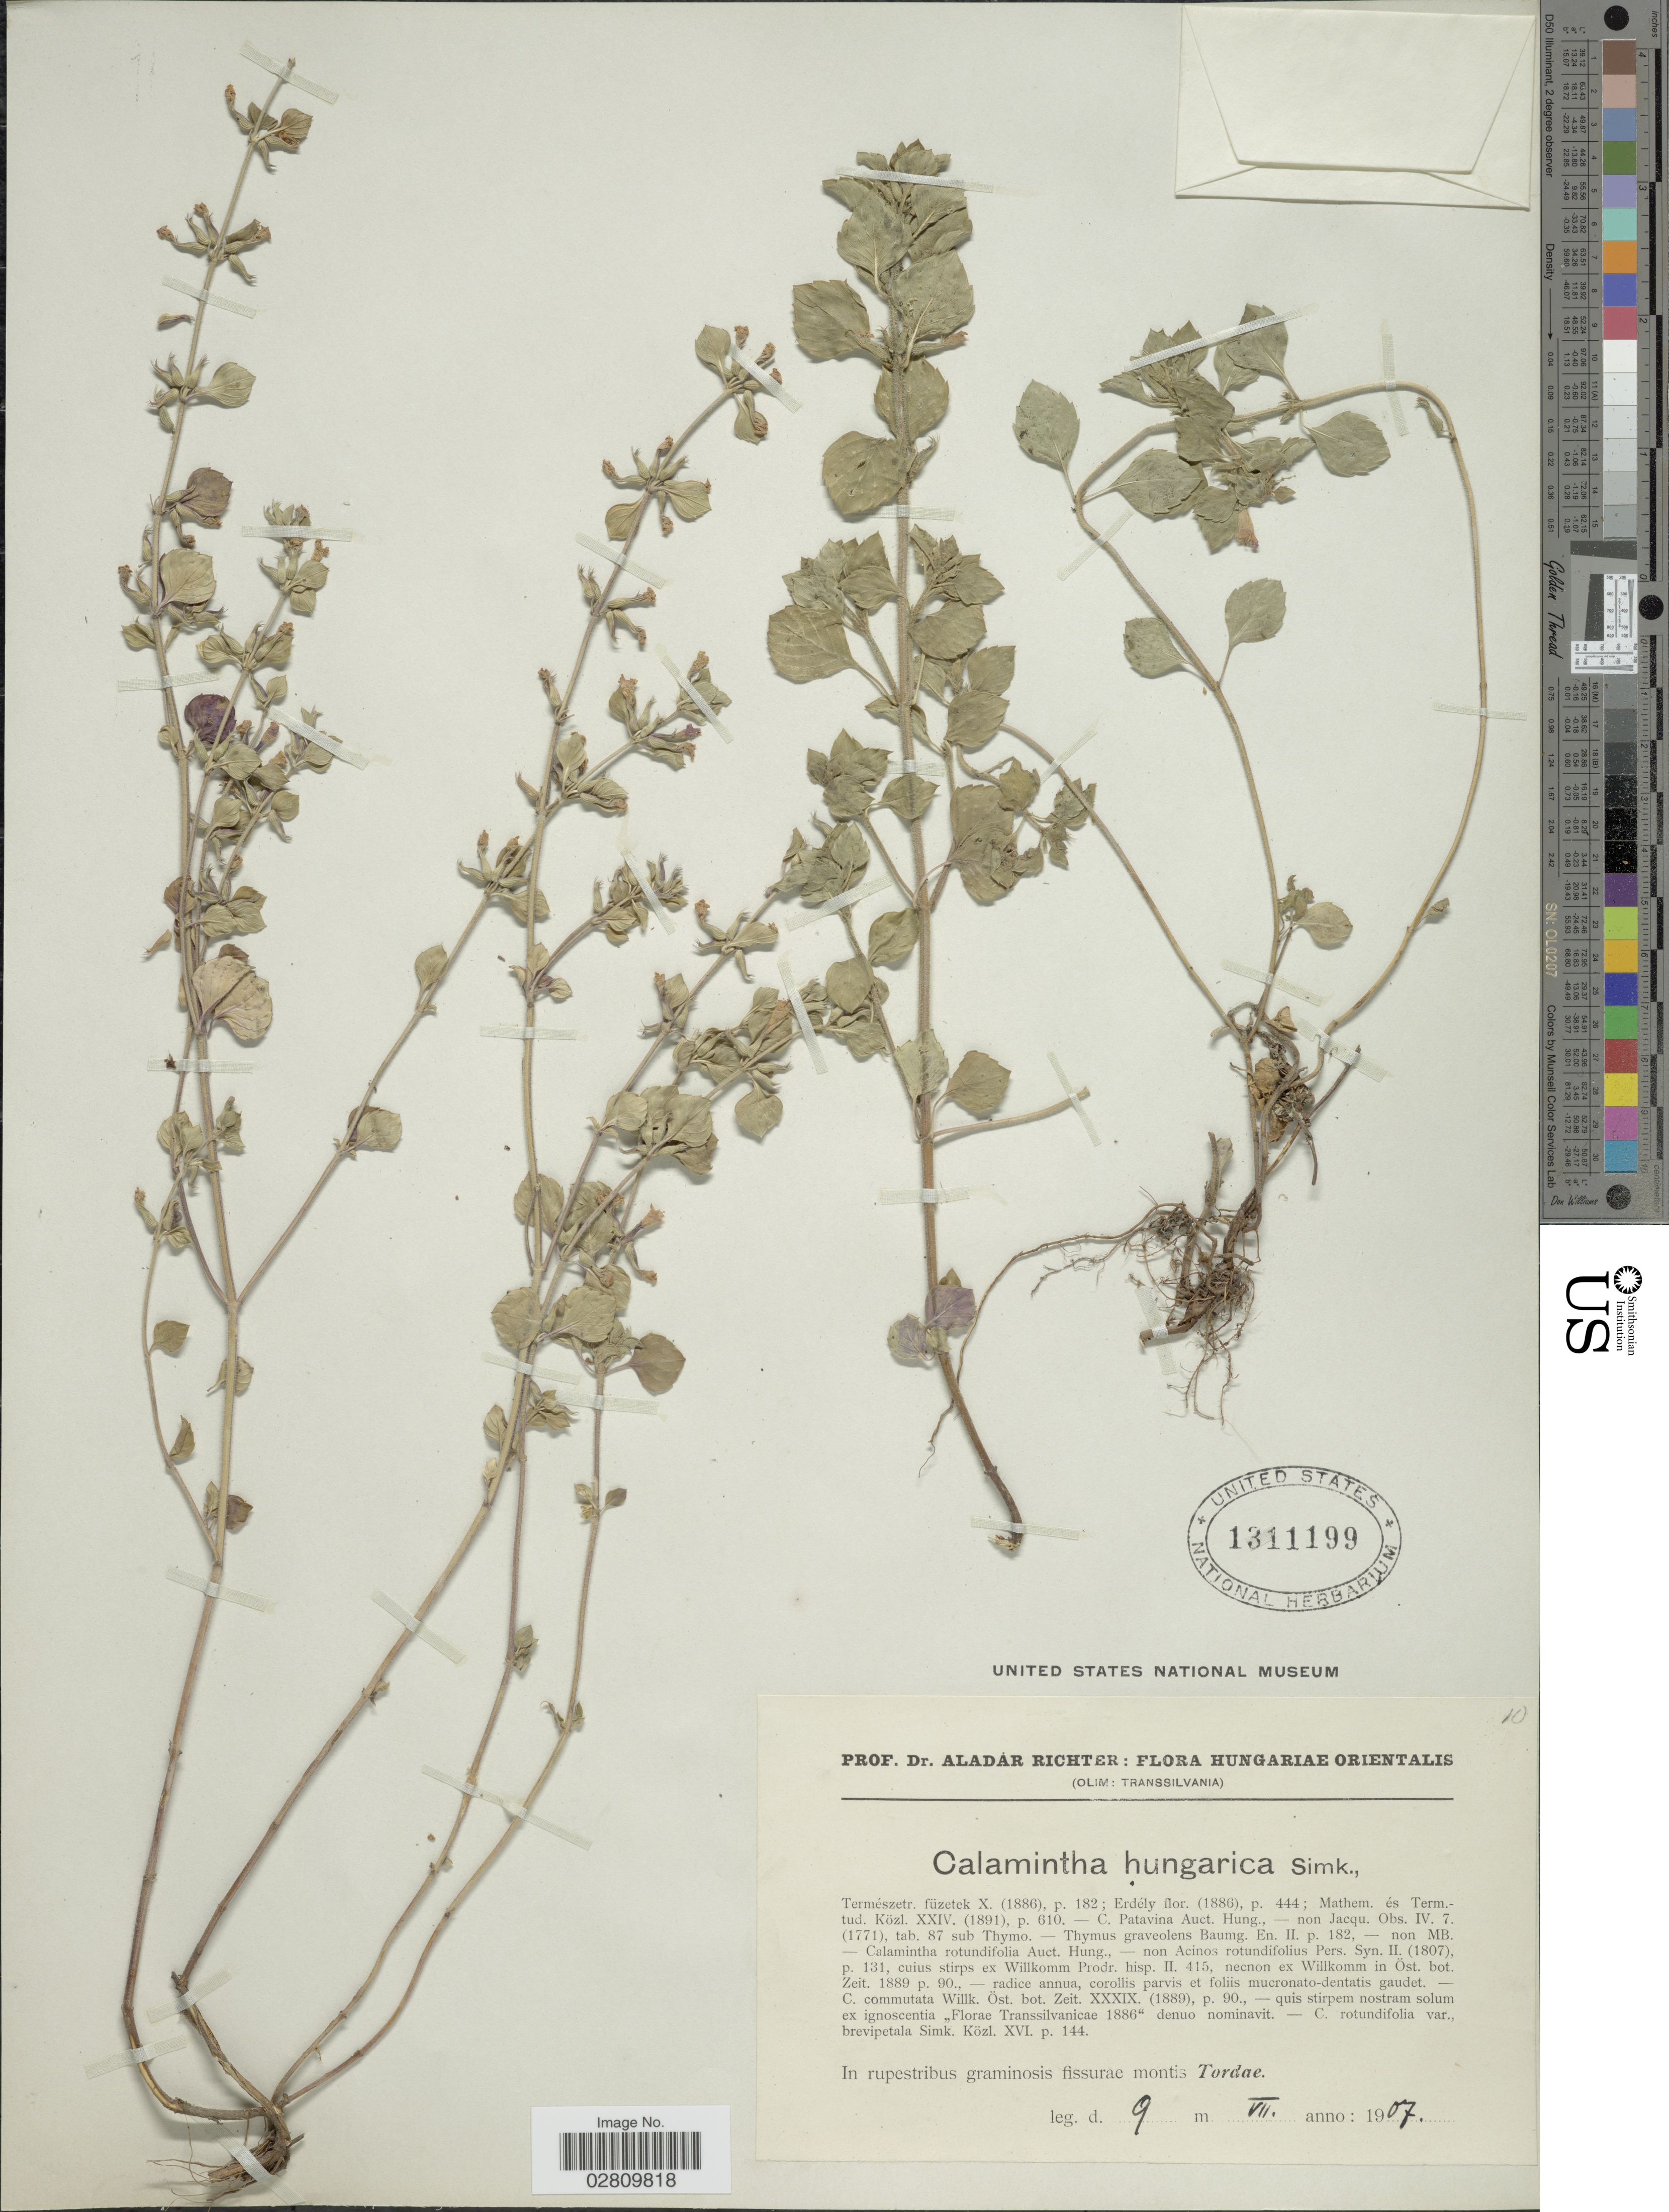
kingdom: Plantae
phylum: Tracheophyta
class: Magnoliopsida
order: Lamiales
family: Lamiaceae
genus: Calamintha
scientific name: Calamintha hungarica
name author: Simonk.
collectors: A. Richter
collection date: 1907-07-09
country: Hungary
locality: Hungariae Orientalis. In rupestribus graminosis fissurae montis Tordae.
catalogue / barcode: US 1311199